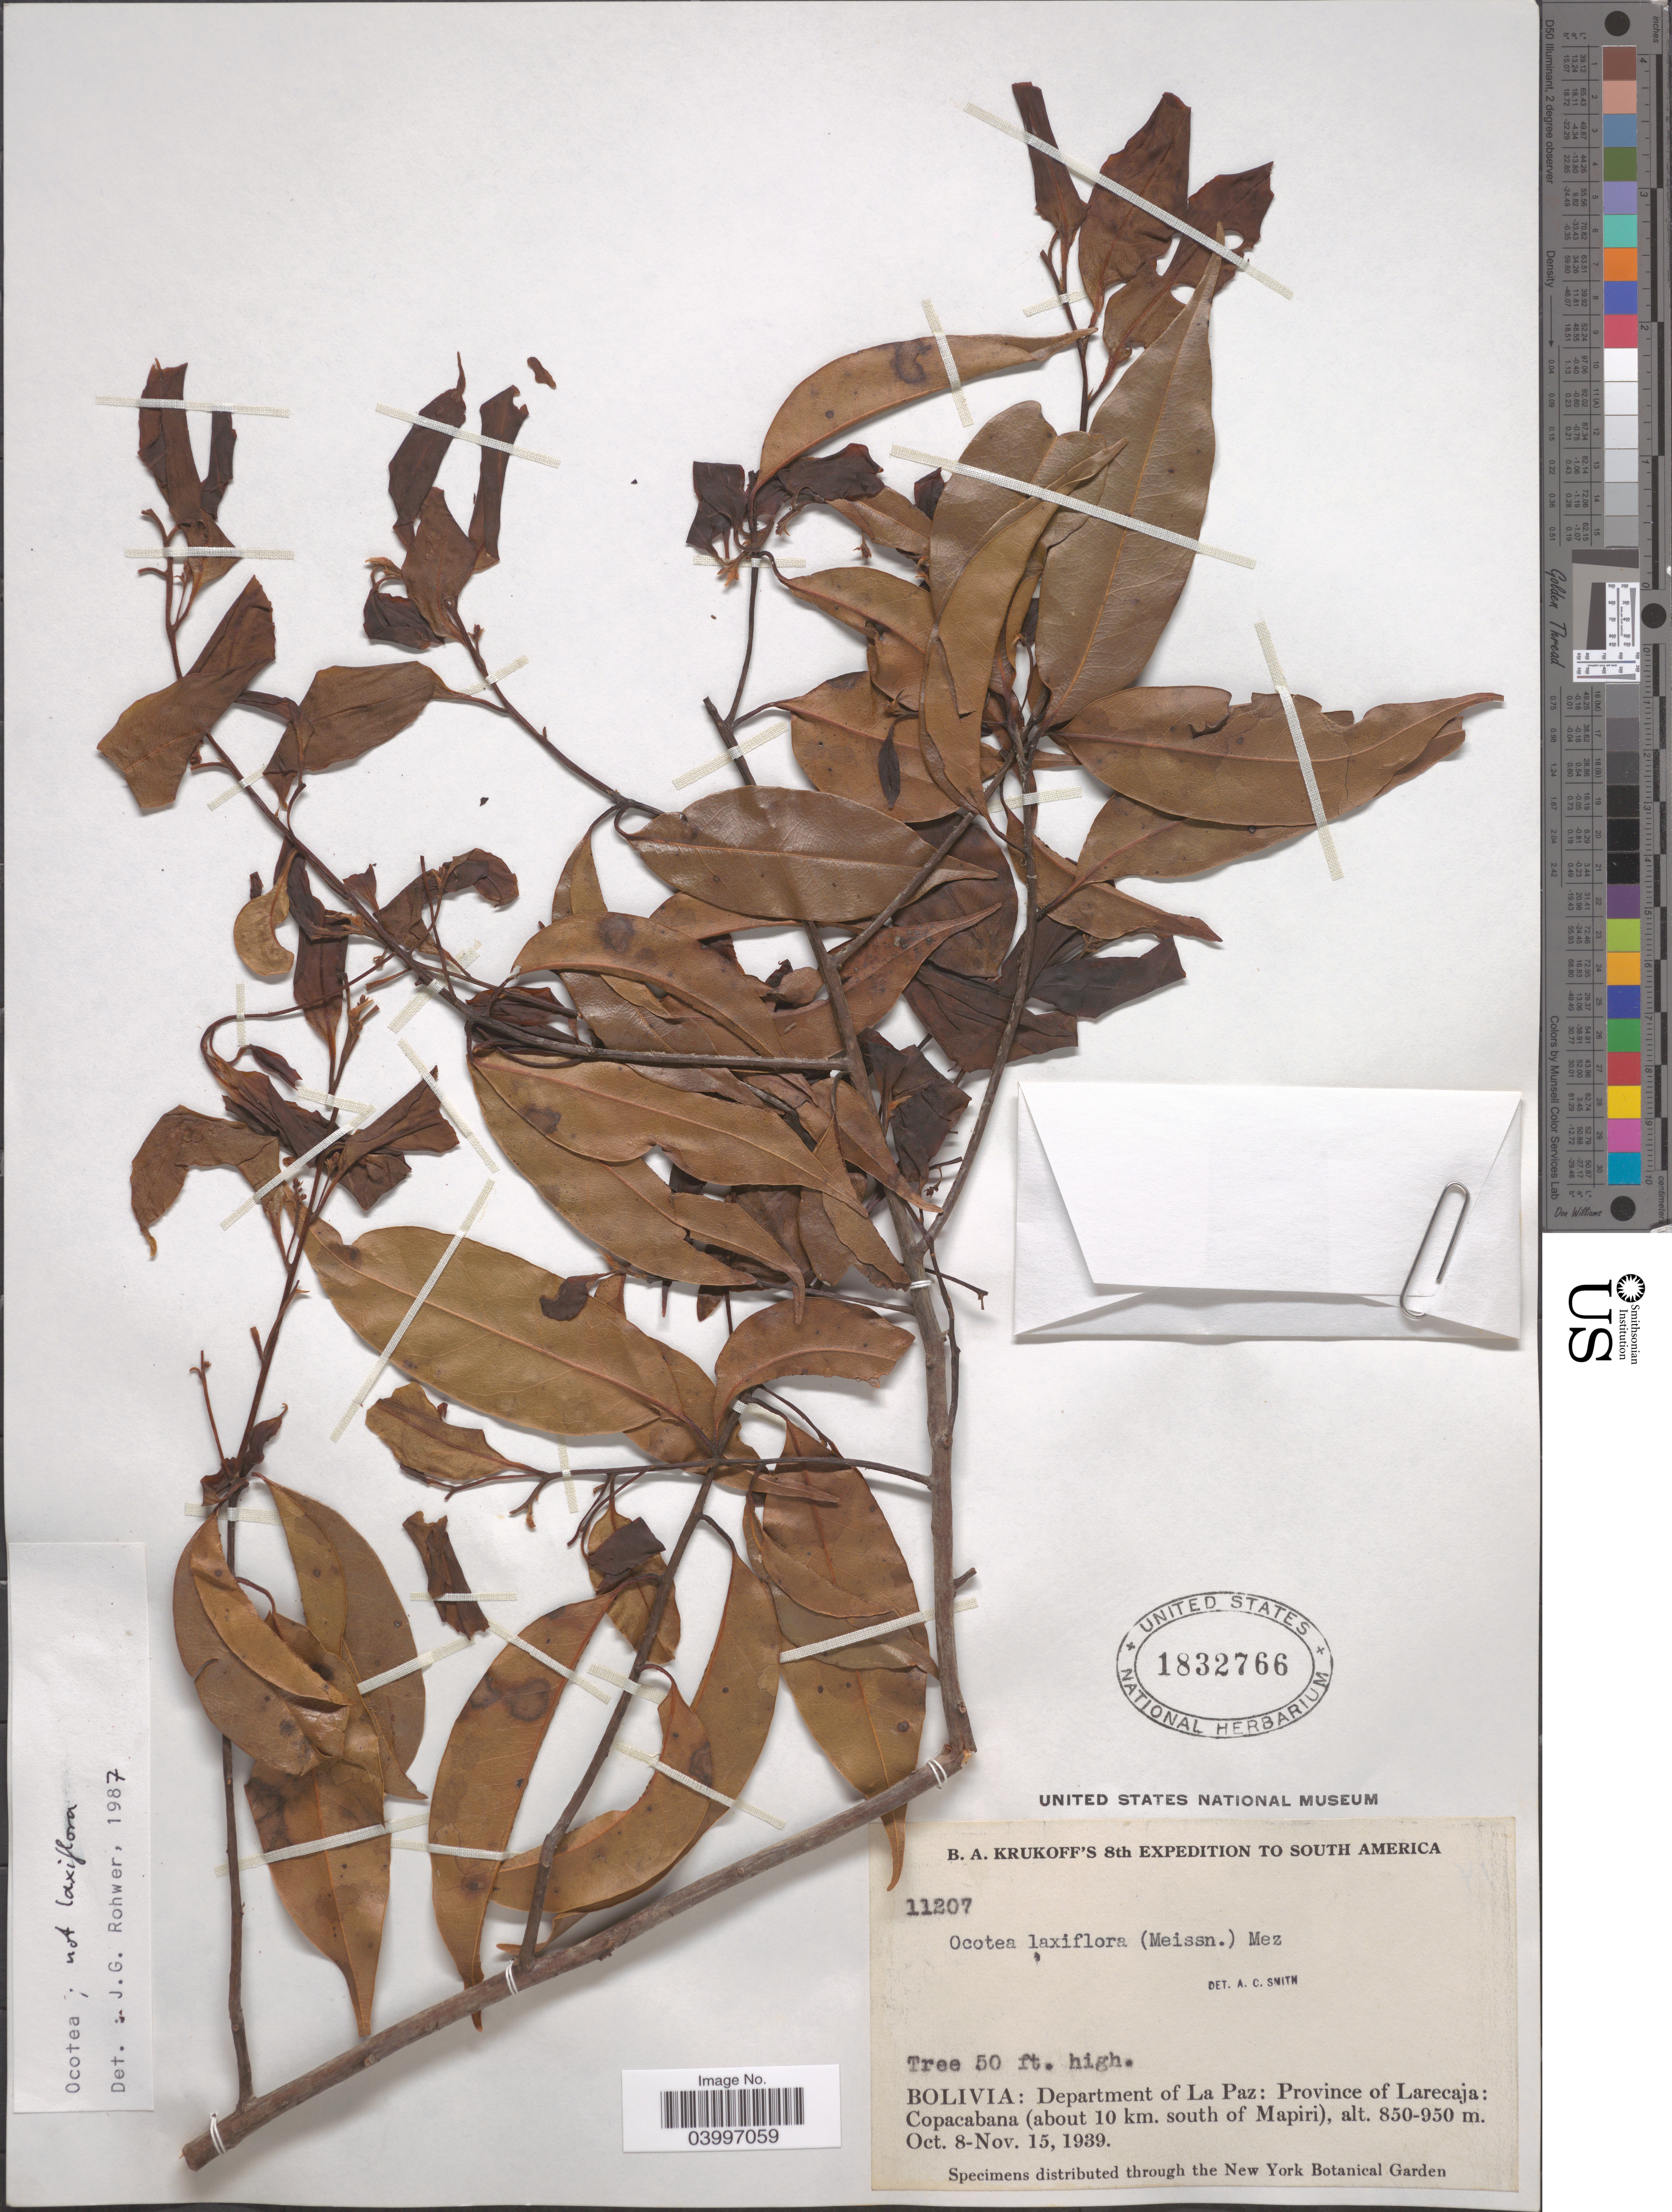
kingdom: Plantae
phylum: Tracheophyta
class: Magnoliopsida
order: Laurales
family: Lauraceae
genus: Ocotea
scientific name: Ocotea sp.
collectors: B. A. Krukoff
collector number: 11207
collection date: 1939-10-08/1939-11-15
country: Bolivia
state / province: La Paz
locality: Department of La Paz: Province of Larecaja: Copacabana (about 10 km. south of Mapiri).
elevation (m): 850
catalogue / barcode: US 1832766